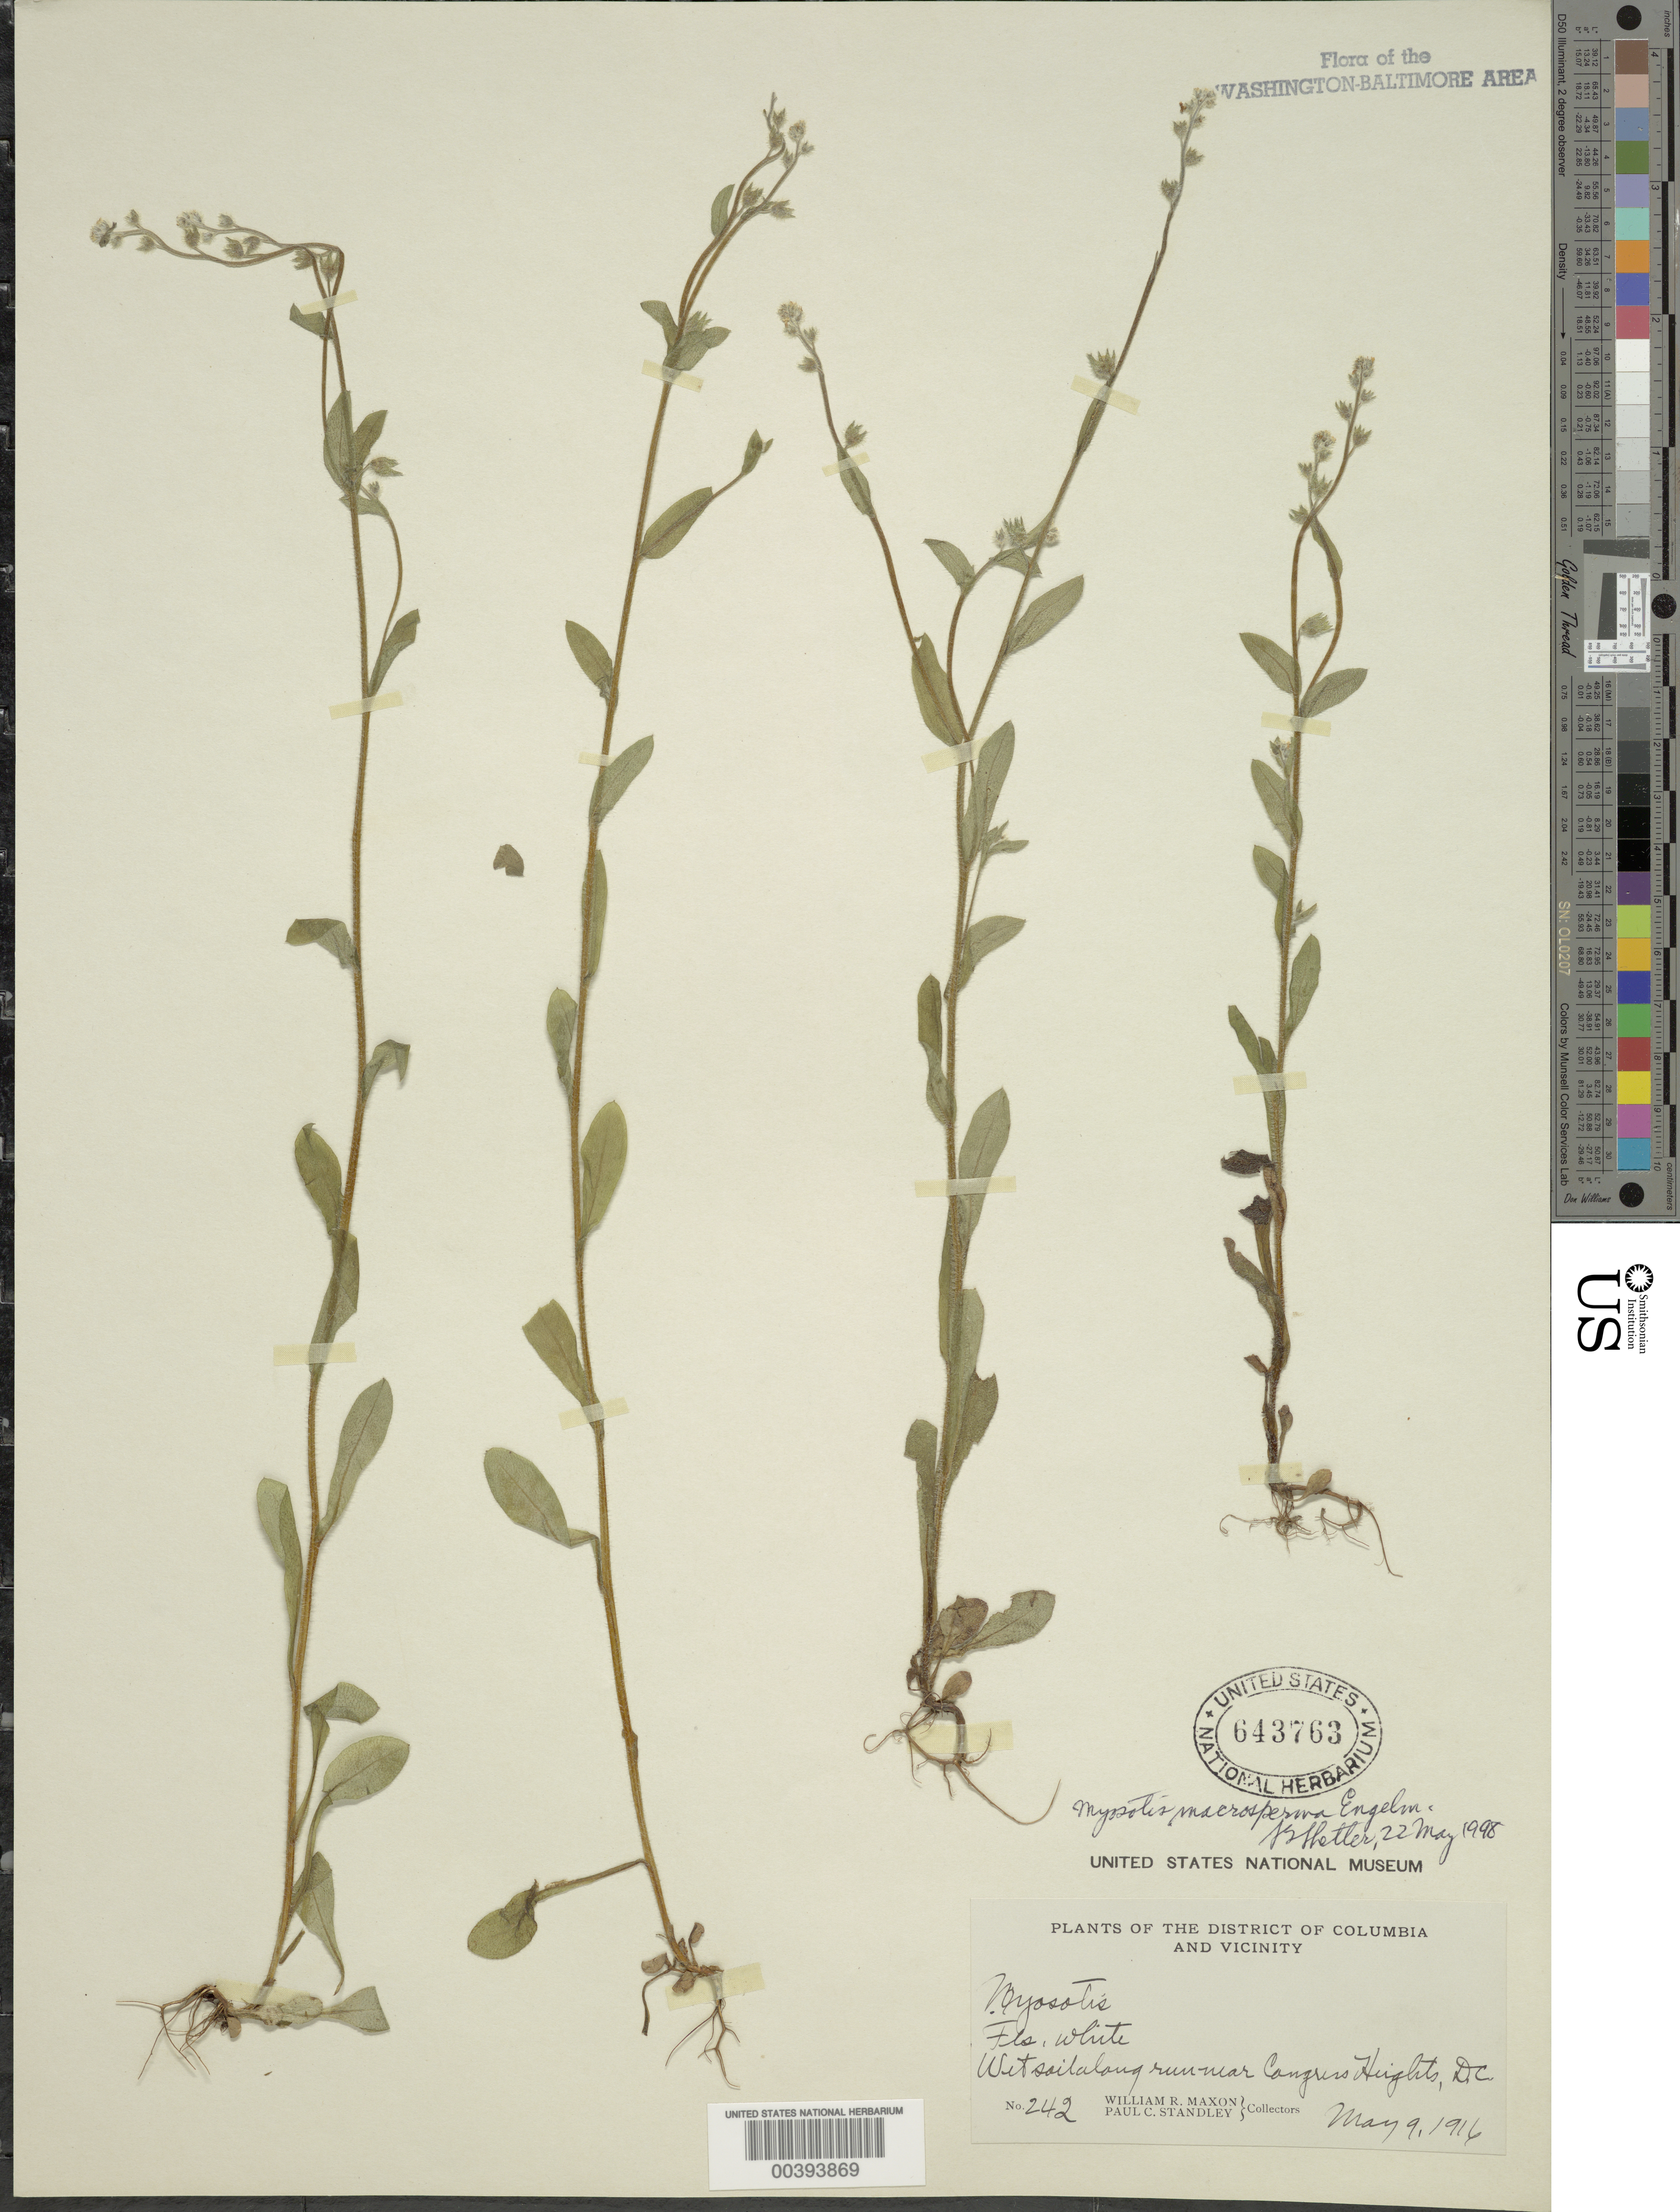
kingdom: Plantae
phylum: Tracheophyta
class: Magnoliopsida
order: Boraginales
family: Boraginaceae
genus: Myosotis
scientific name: Myosotis macrosperma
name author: Engelm.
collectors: W. R. Maxon & P. C. Standley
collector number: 242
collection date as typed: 09 May 1916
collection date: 1916-05-09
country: United States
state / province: District of Columbia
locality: Congress Heights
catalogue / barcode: US 643763